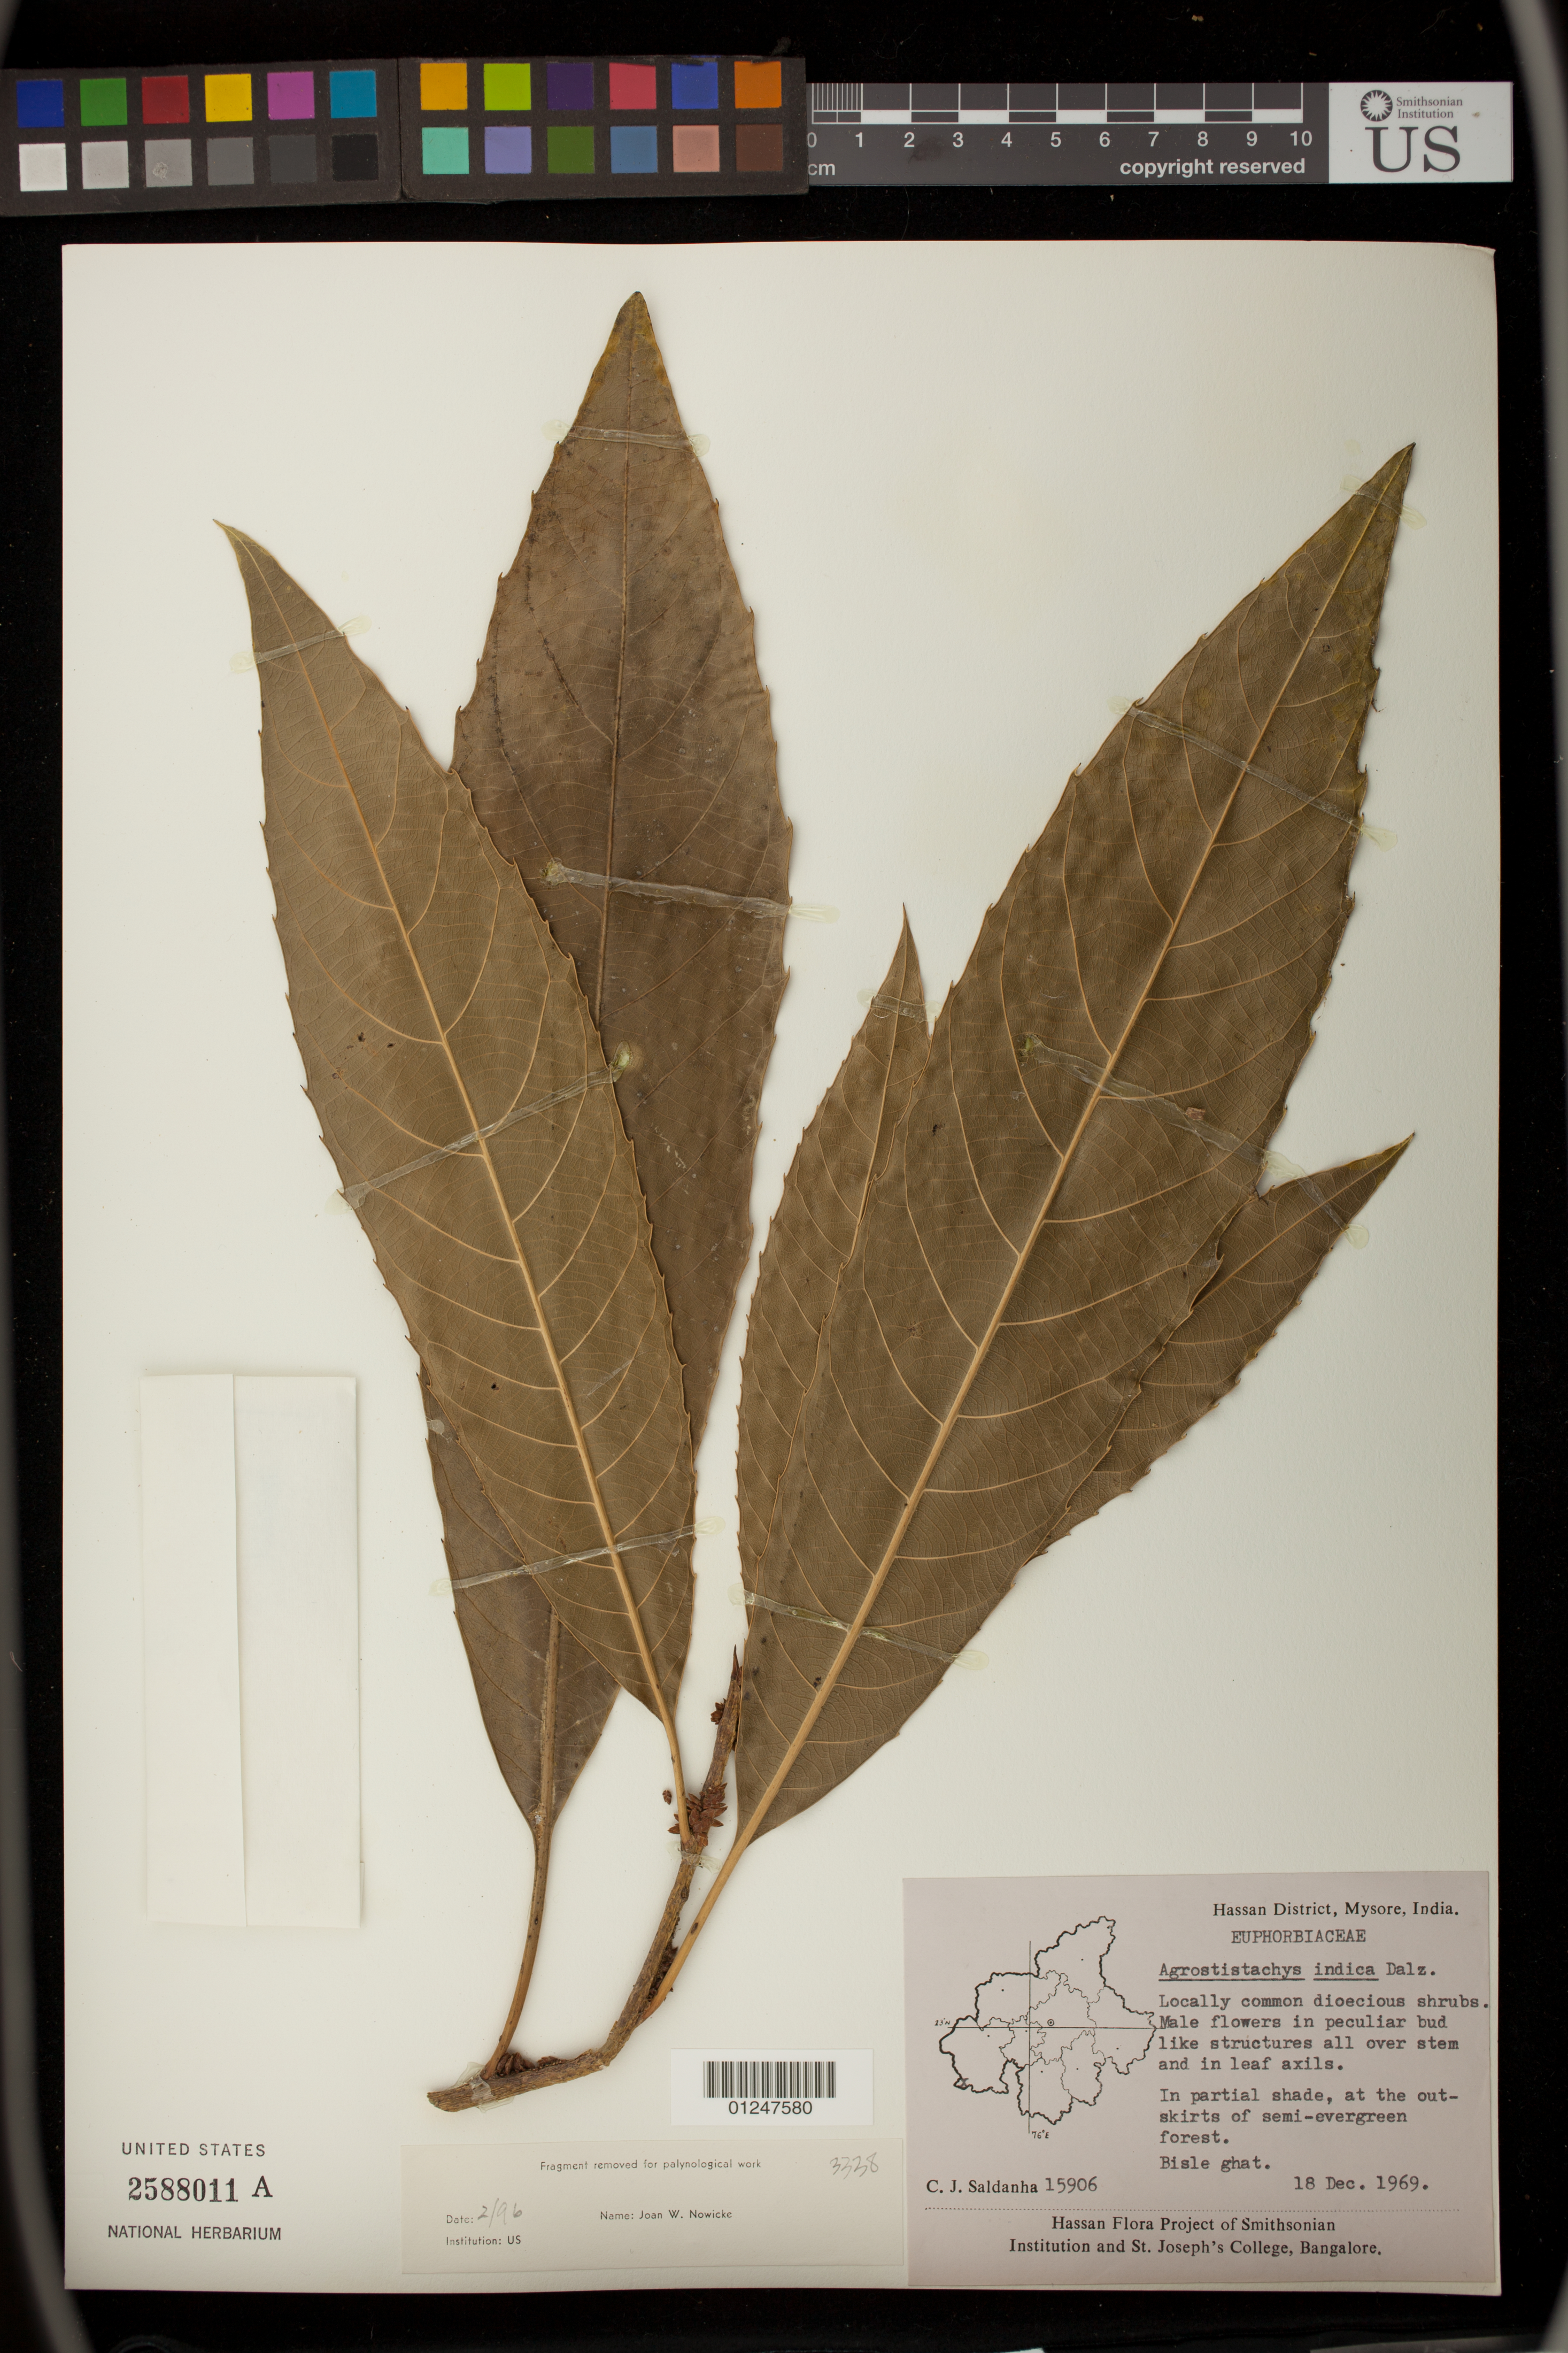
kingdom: Plantae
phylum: Tracheophyta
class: Magnoliopsida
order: Malpighiales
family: Euphorbiaceae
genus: Agrostistachys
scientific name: Agrostistachys indica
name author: Dalzell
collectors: C. J. Saldanha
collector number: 15906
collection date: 1969-12-18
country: India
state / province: Karnataka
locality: Hassan District, Mysore.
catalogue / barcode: US 2588011A